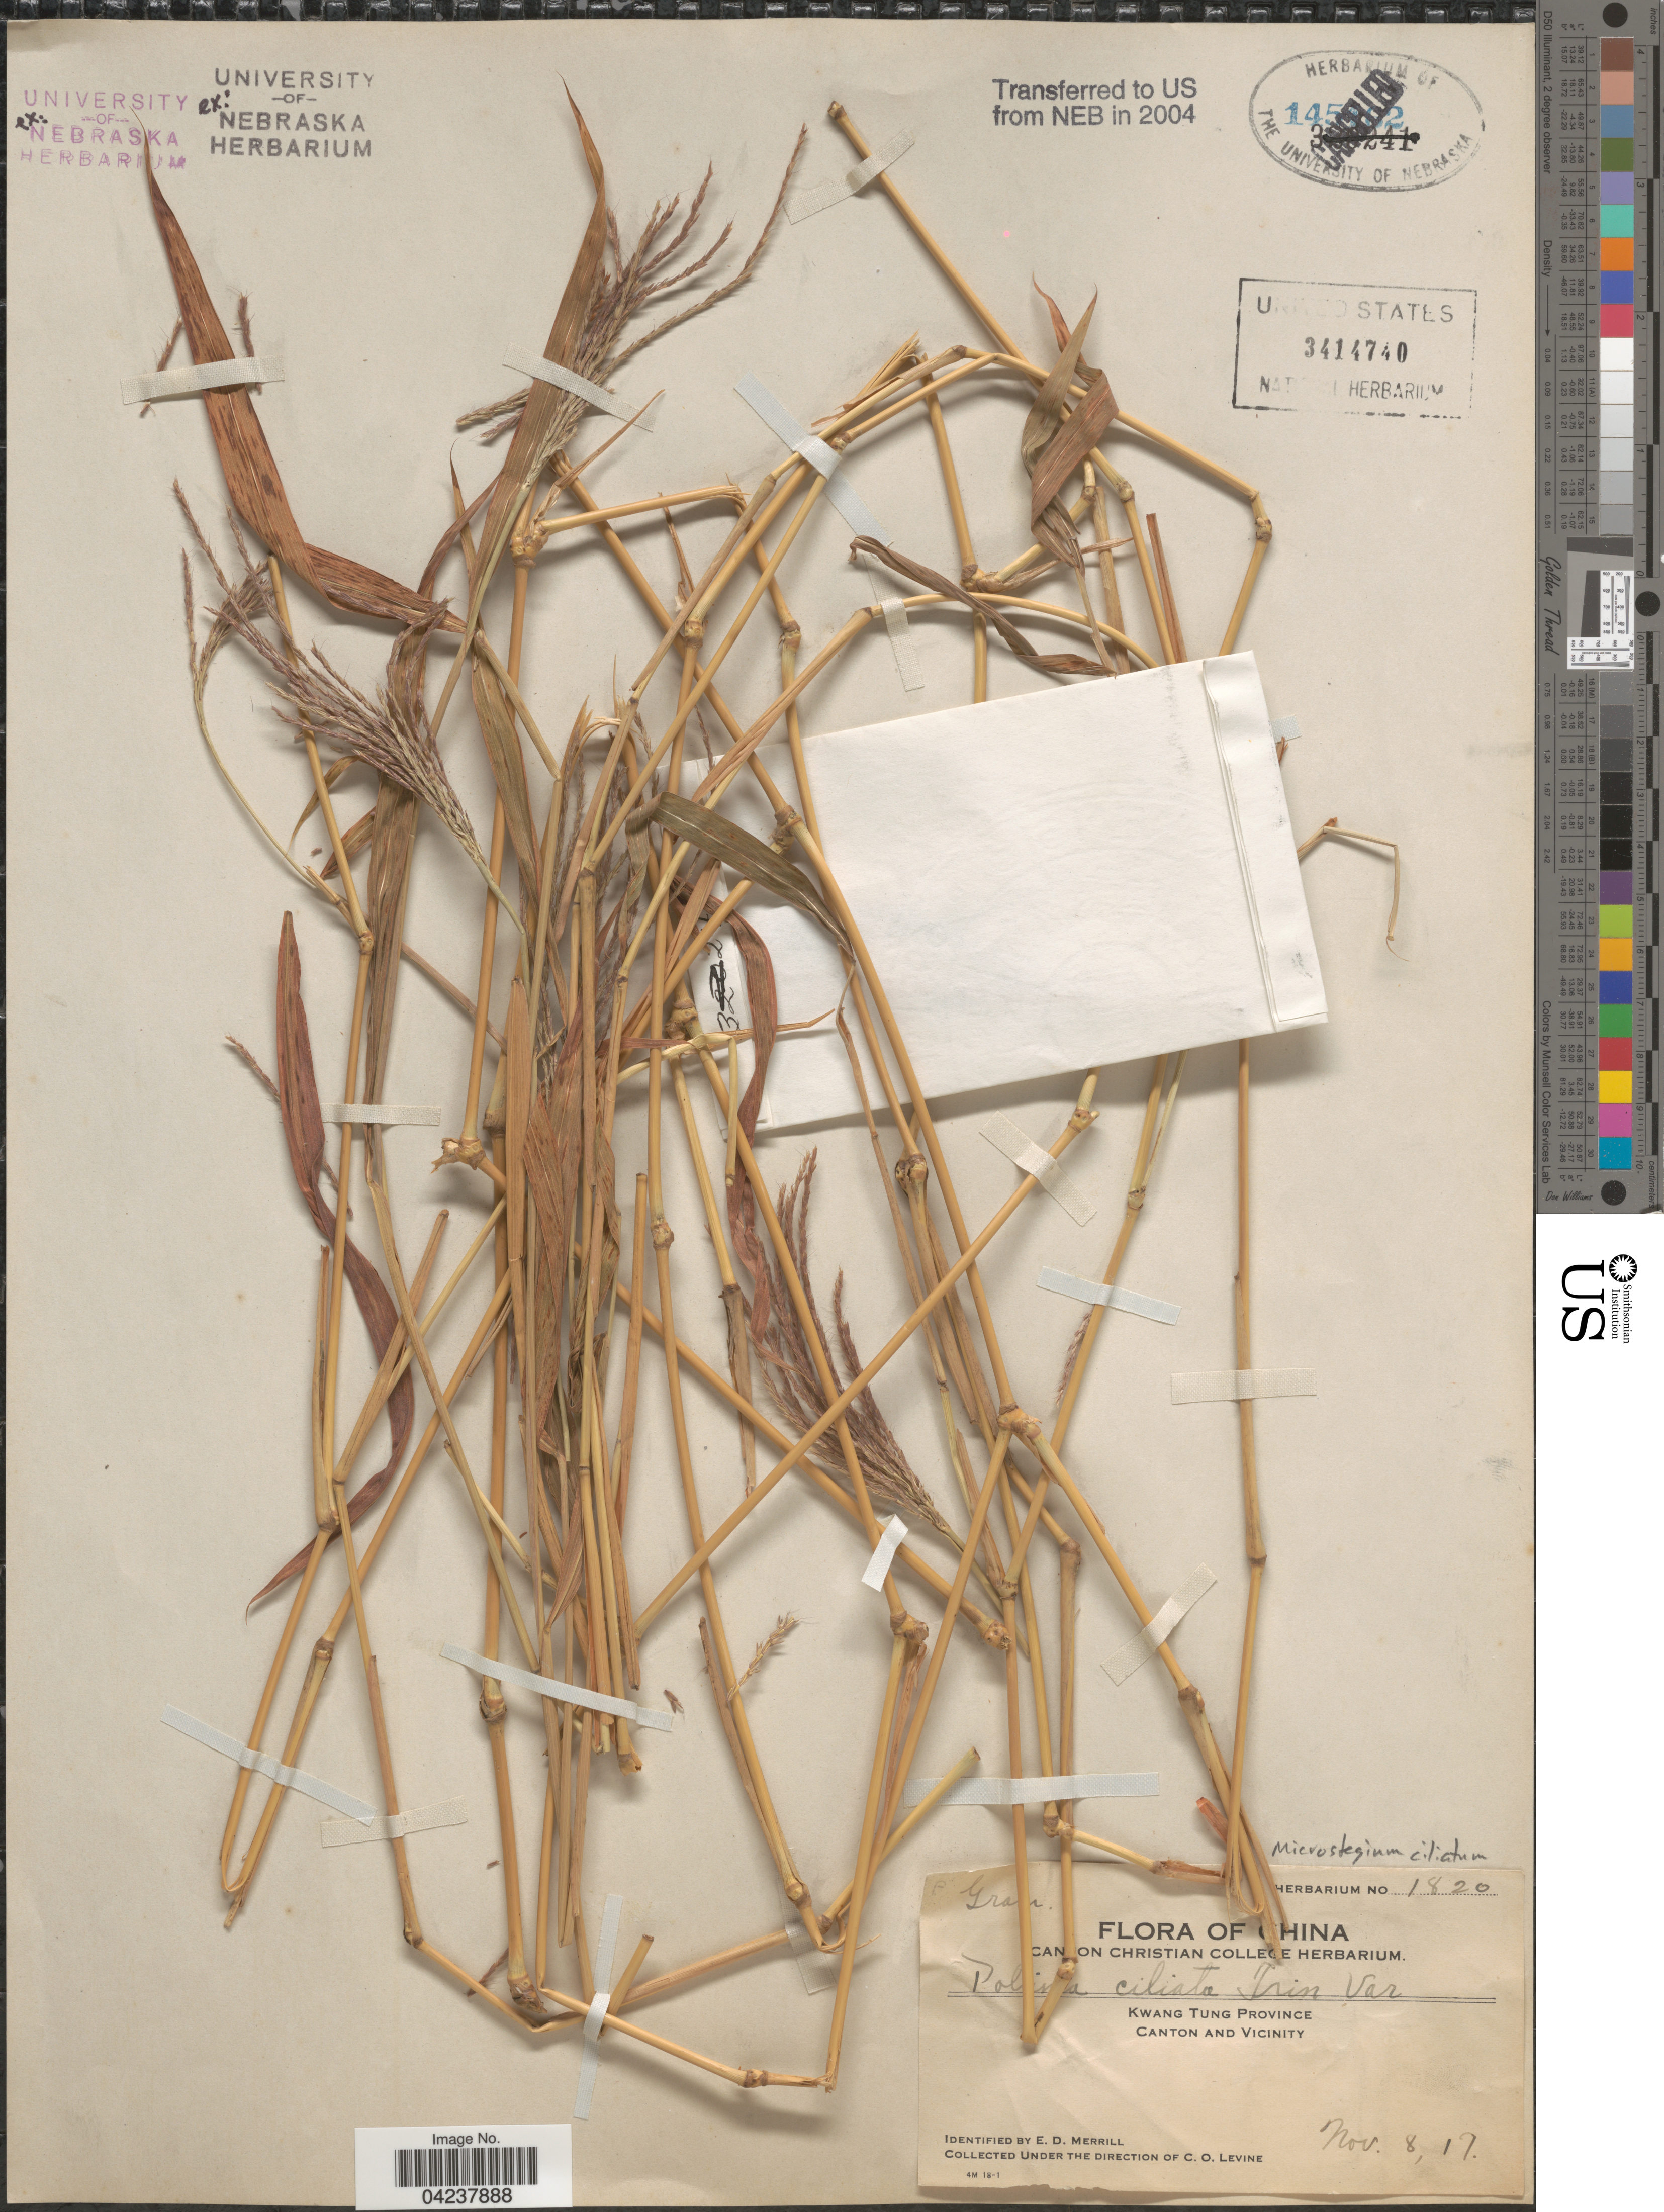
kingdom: Plantae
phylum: Tracheophyta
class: Liliopsida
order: Poales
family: Poaceae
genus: Microstegium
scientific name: Microstegium fasciculatum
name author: (L.) Henr.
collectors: C. O. Levine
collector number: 1820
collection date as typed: Transcribed d/m/y: 8/11/17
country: China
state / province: Guangdong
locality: Kwang Tung Province. Canton and Vicinity.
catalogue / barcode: US 3414740